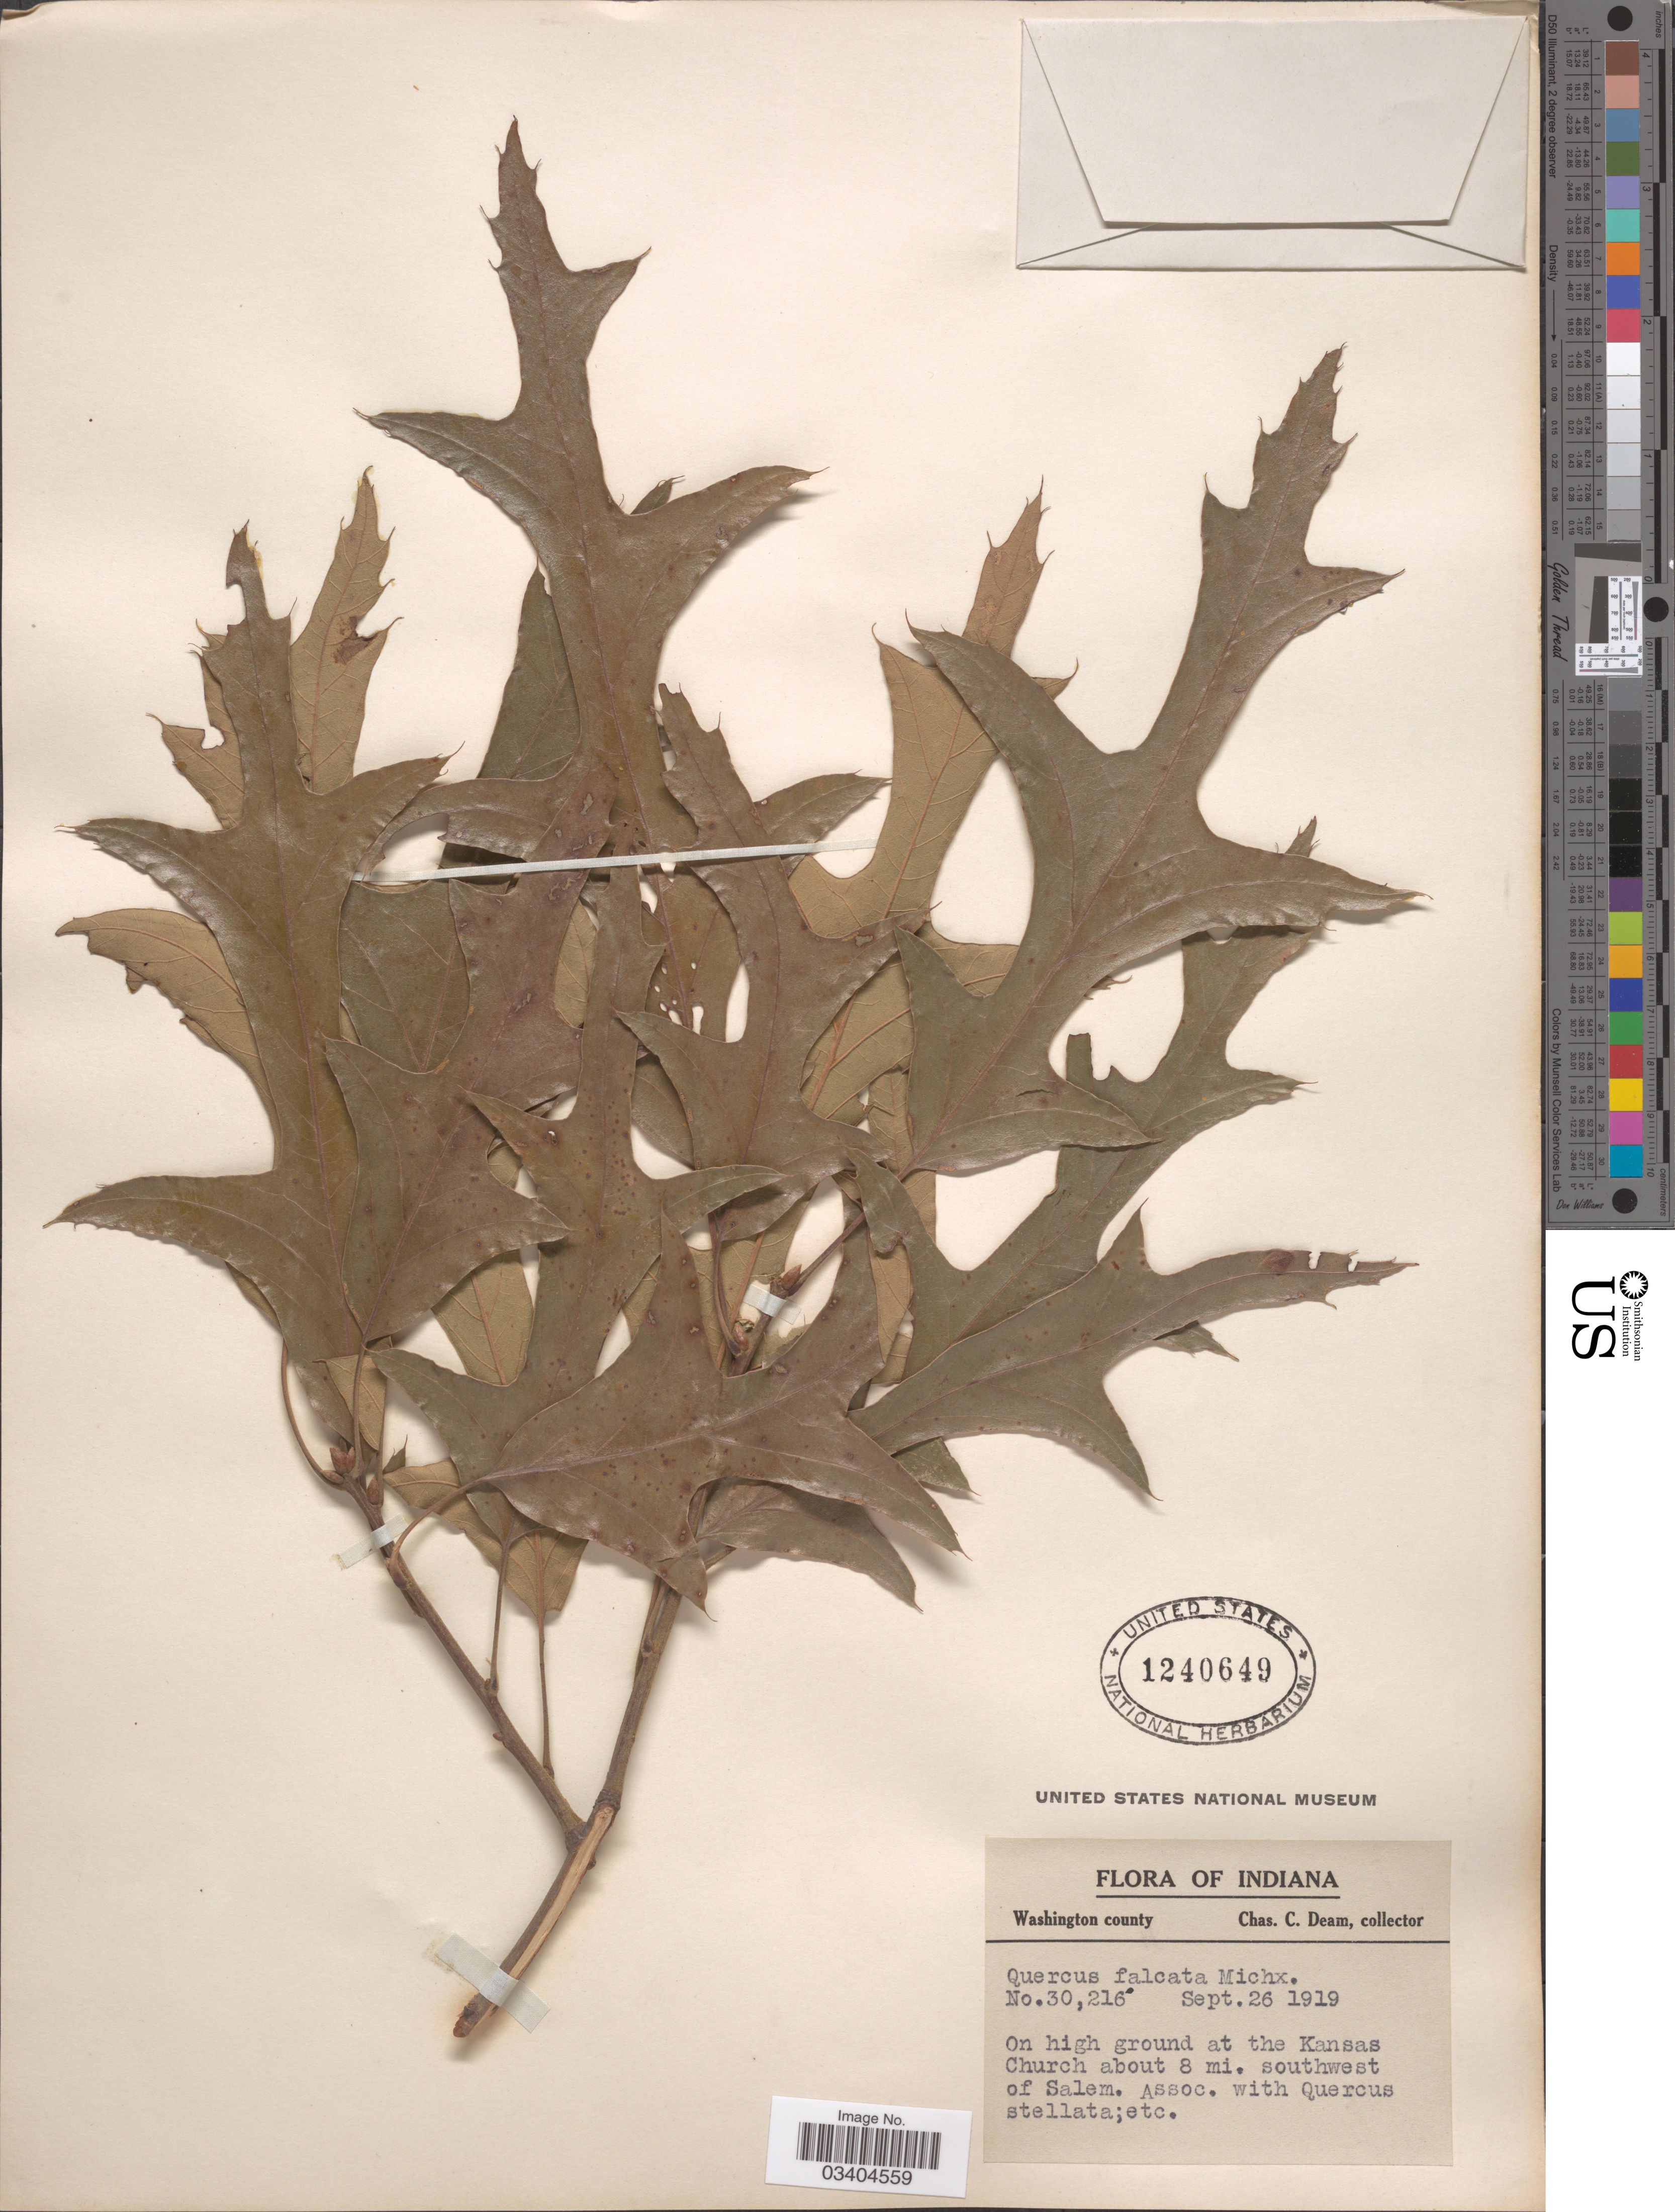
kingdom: Plantae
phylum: Tracheophyta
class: Magnoliopsida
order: Fagales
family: Fagaceae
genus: Quercus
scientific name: Quercus falcata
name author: Michx.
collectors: C. C. Deam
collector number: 30216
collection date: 1919-09-26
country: United States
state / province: Indiana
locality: Washington county. On high ground at the Kansas Church about 8 mi. southwest of Salem.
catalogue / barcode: US 1240649